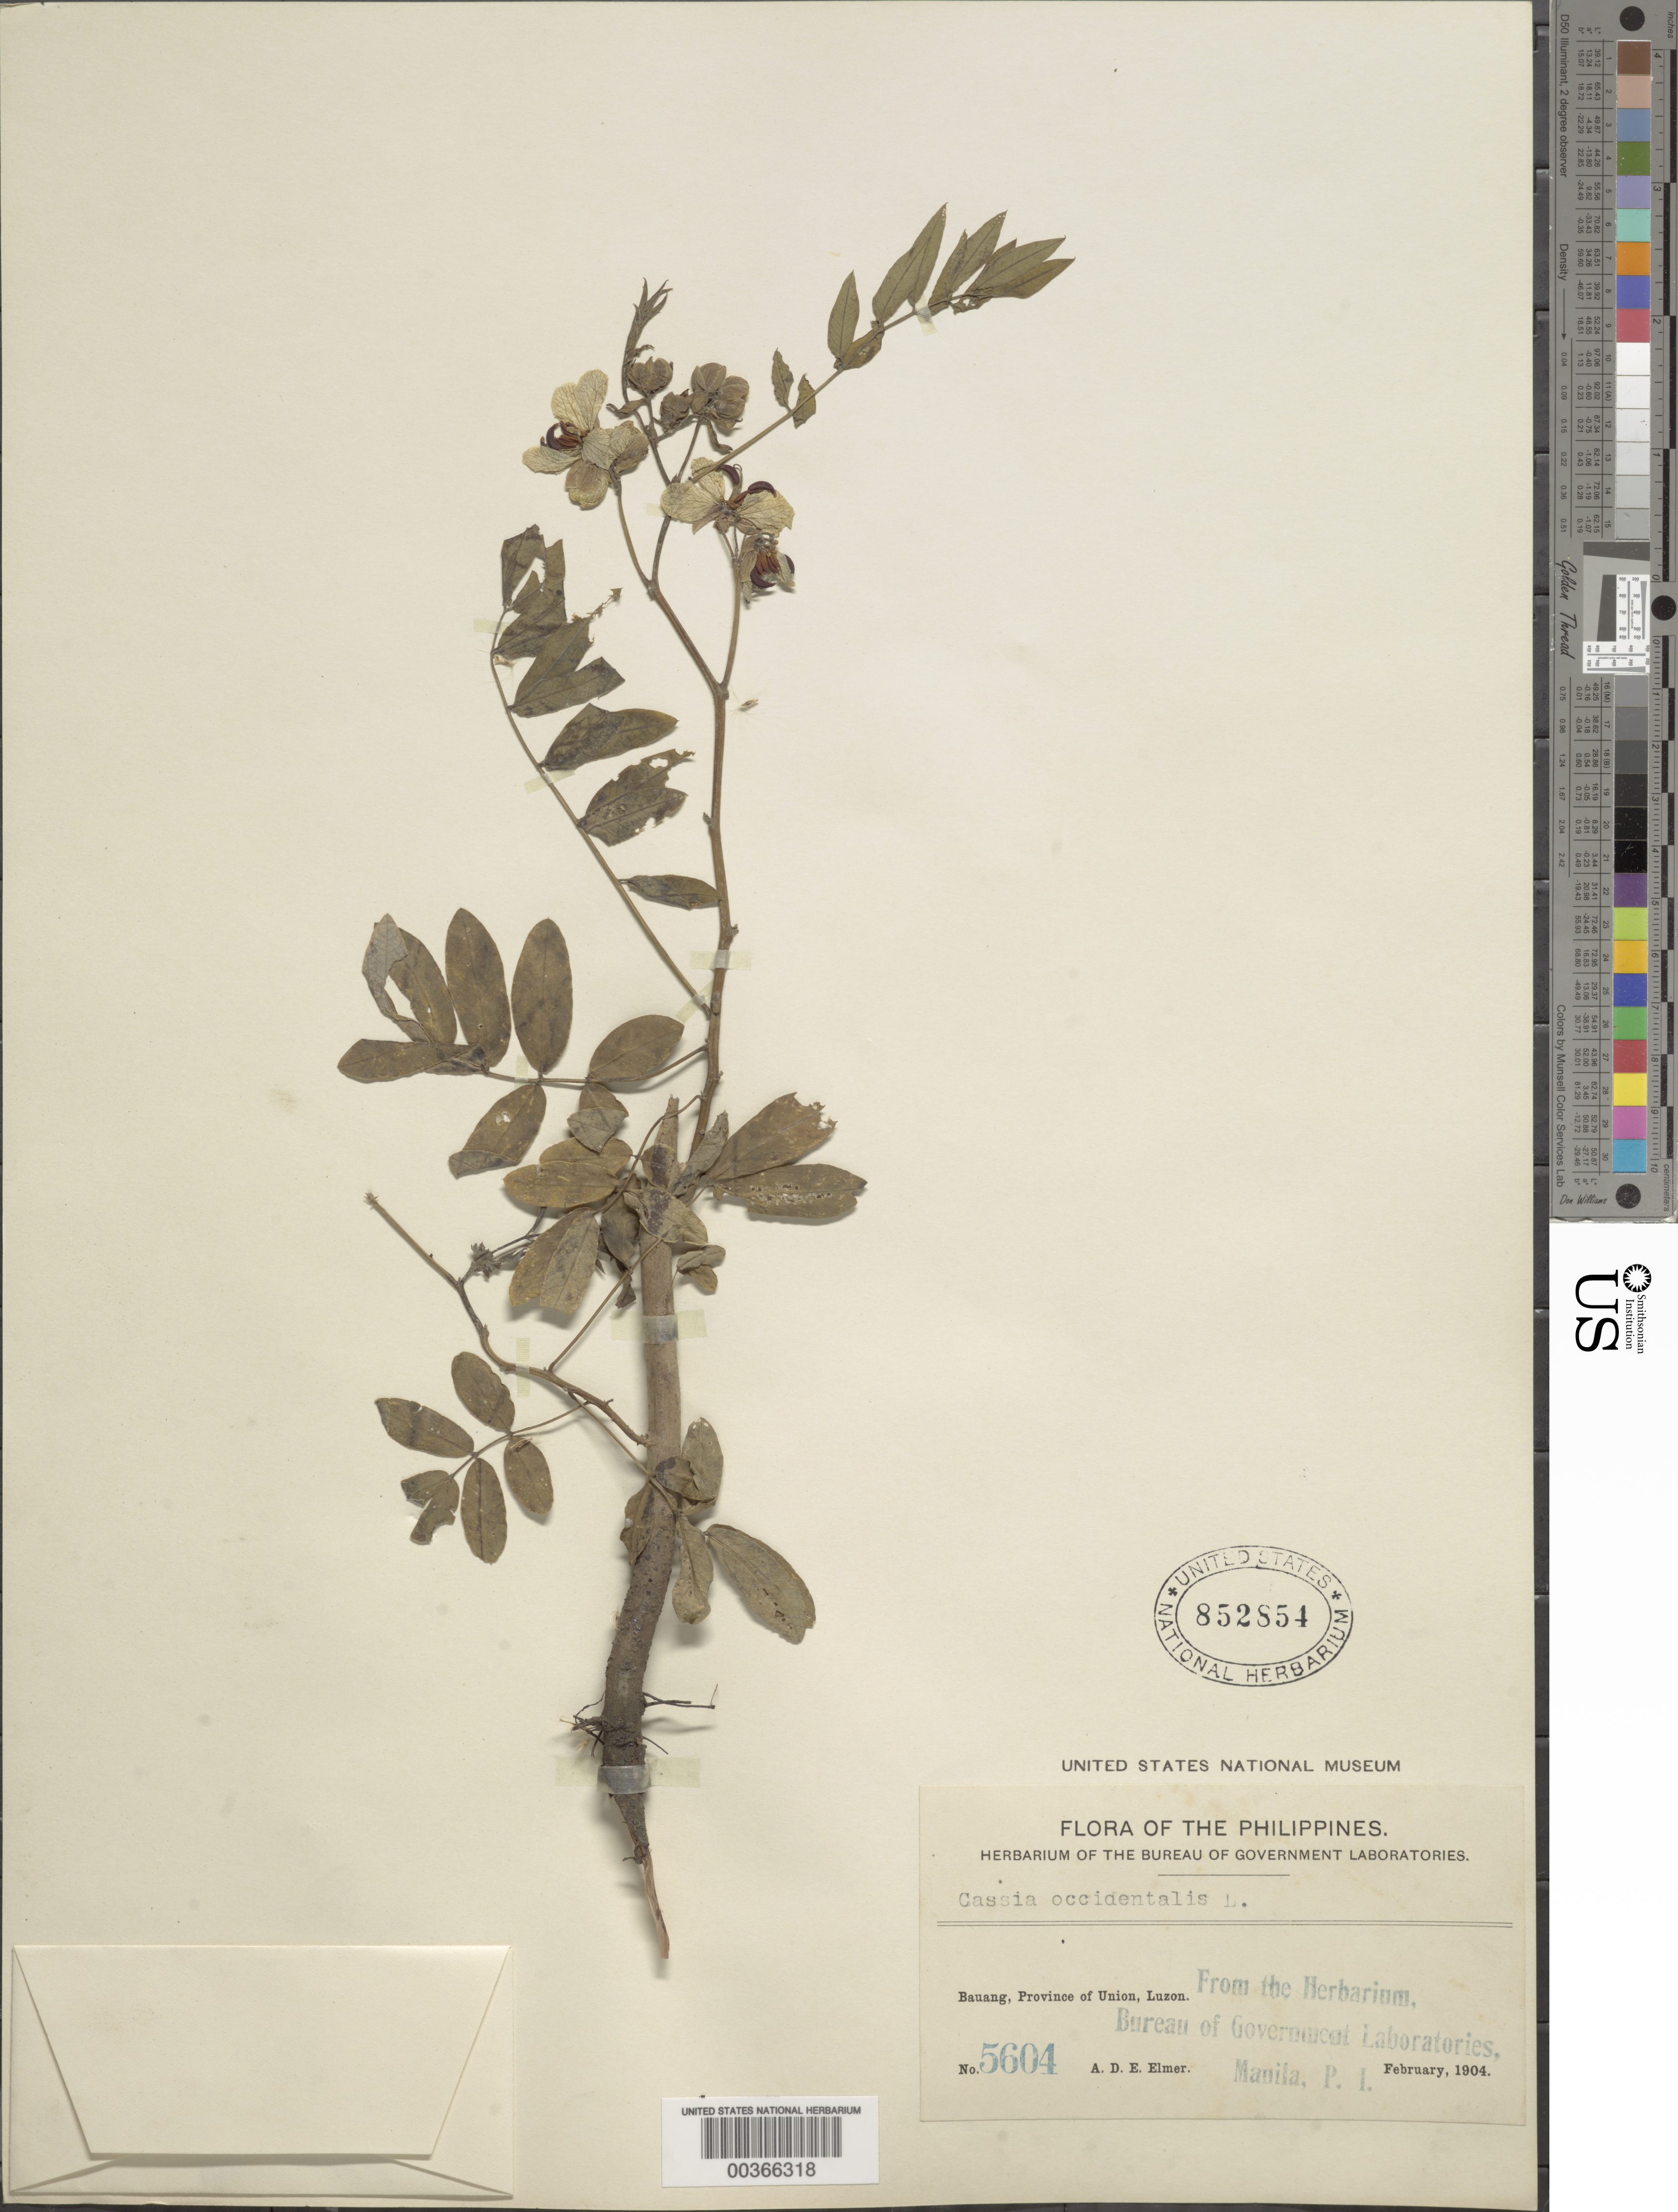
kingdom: Plantae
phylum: Tracheophyta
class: Magnoliopsida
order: Fabales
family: Fabaceae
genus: Senna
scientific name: Senna occidentalis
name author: (L.) Link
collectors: A. D. E. Elmer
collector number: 5604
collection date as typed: Feb 1904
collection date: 1904-02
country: Philippines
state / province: Ilocos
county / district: La Union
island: Luzon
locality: Bauang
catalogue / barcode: US 852854